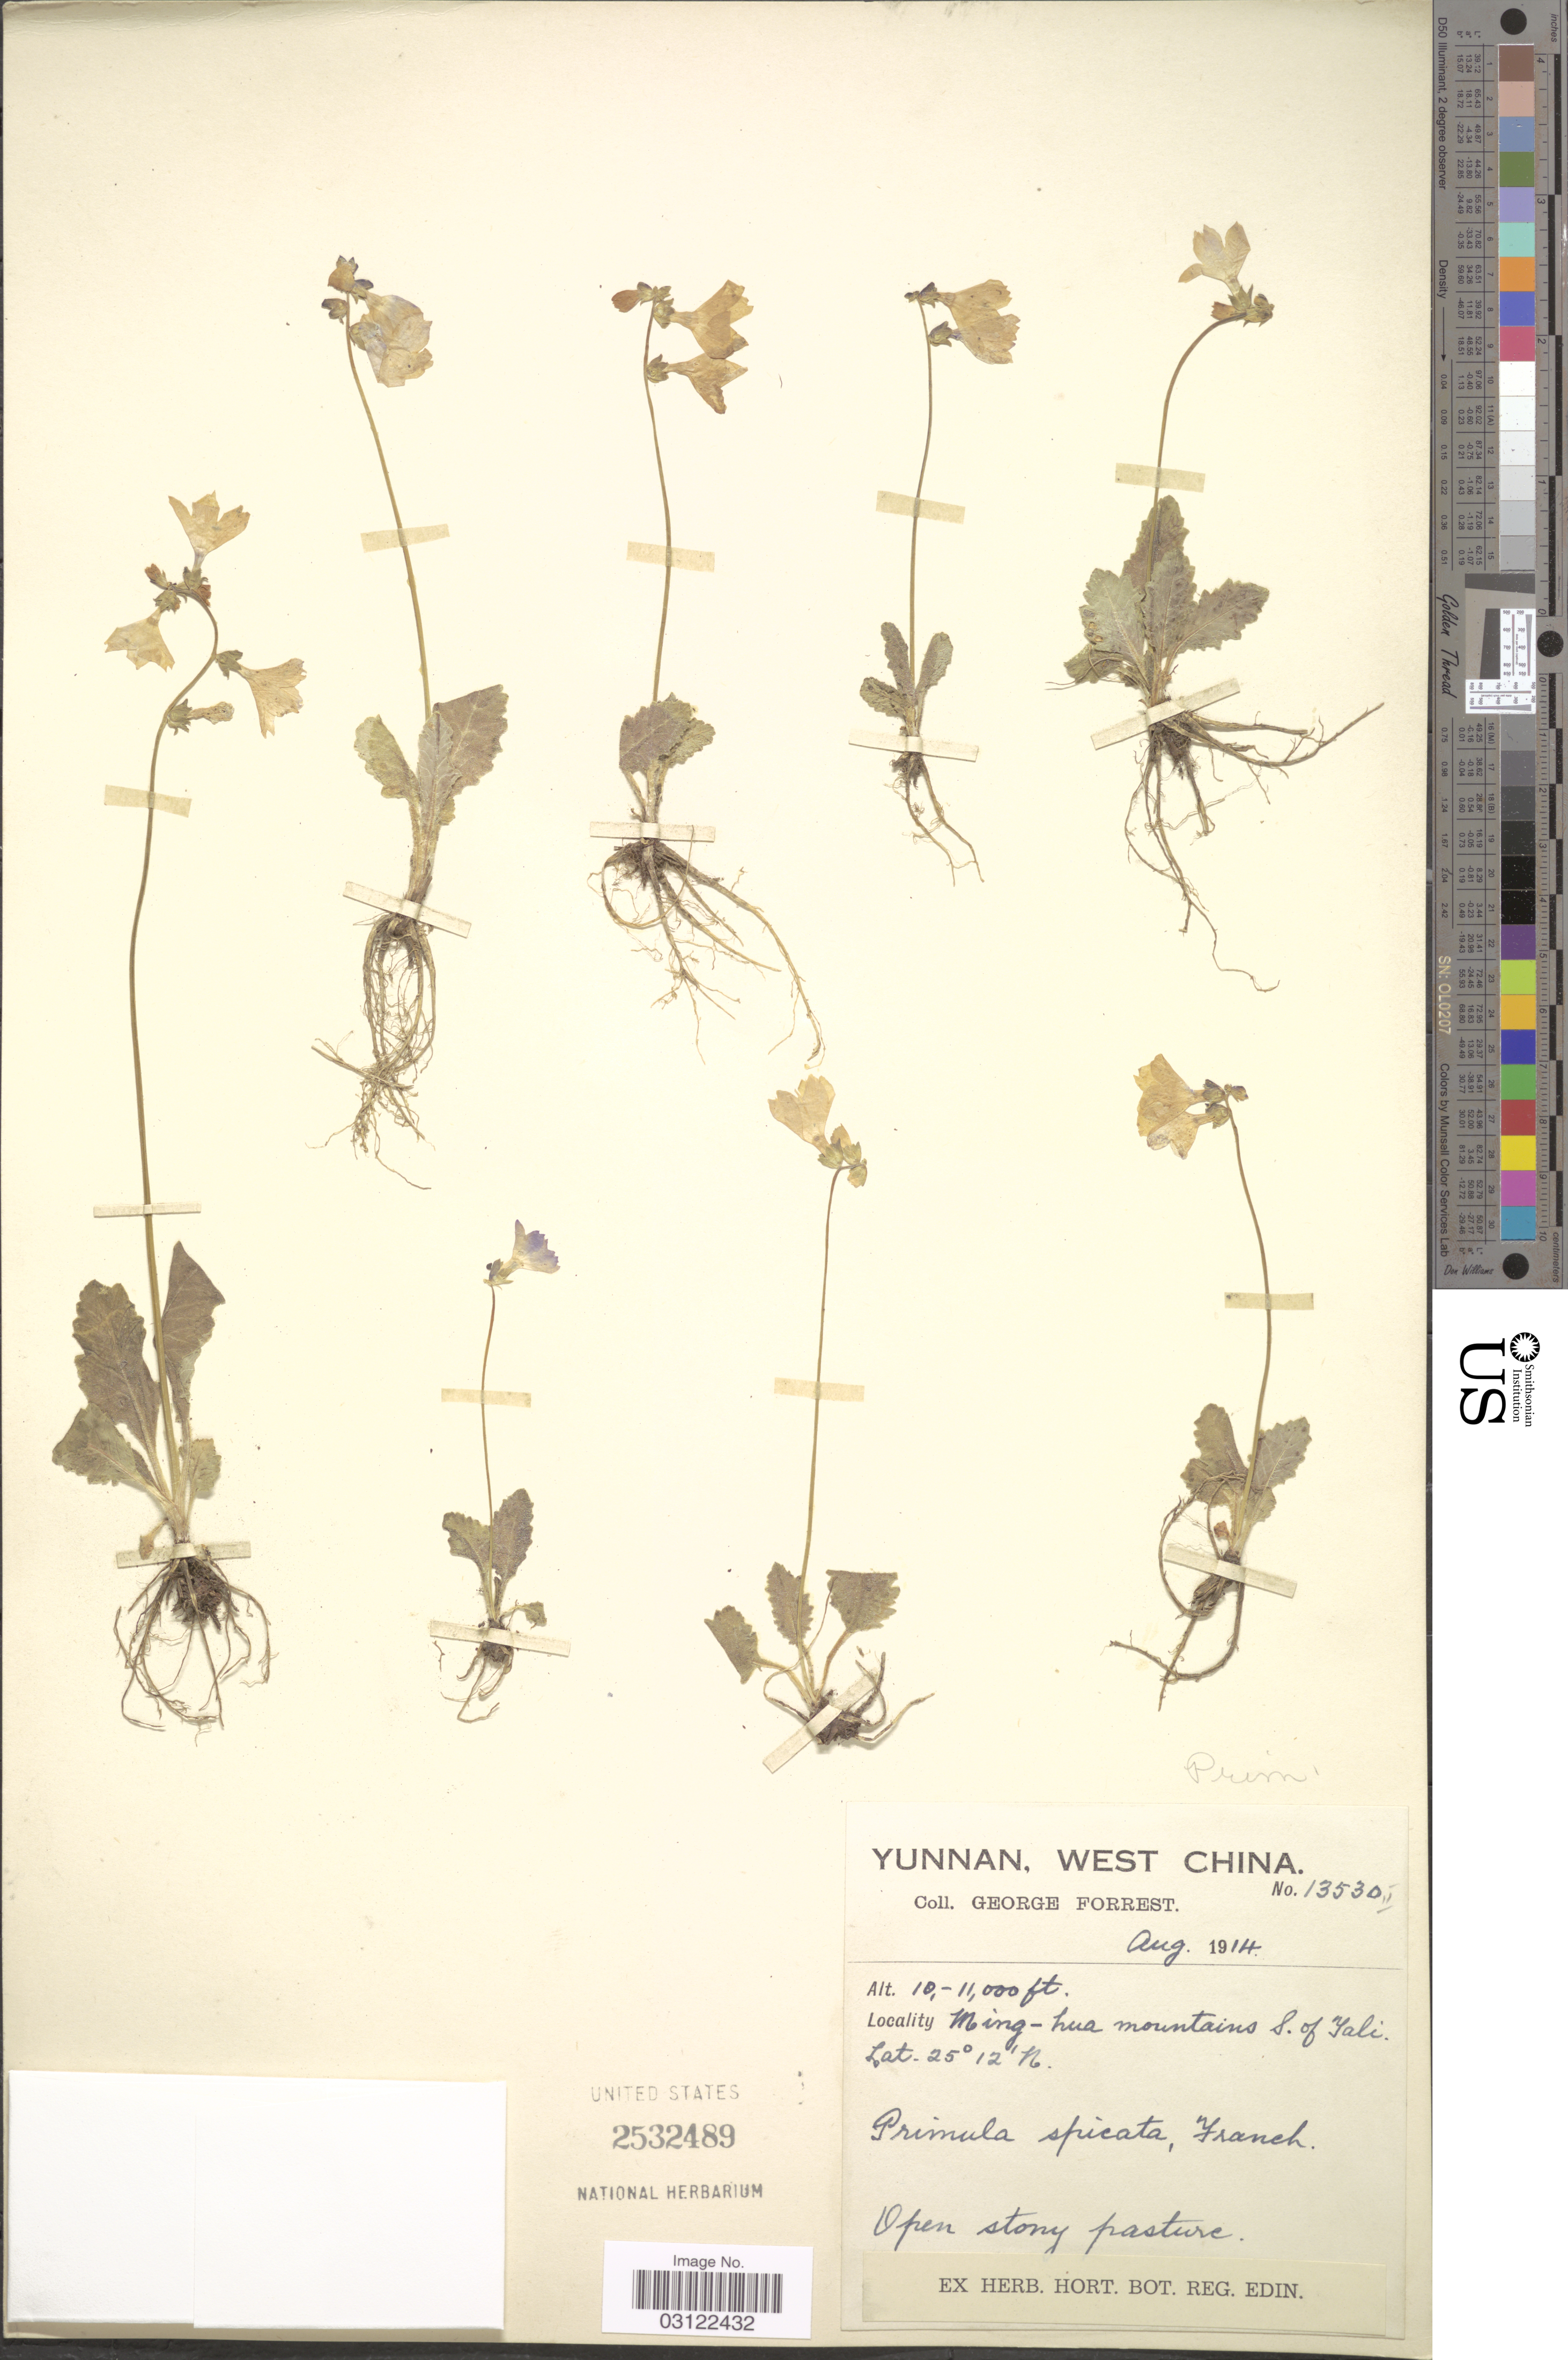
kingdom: Plantae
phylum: Tracheophyta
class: Magnoliopsida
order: Ericales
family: Primulaceae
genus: Primula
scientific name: Primula spicata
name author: Franch.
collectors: G. Forrest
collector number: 13530II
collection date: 1914-08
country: China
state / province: Yunnan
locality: West China. Ming-hua mountains S. of Tali.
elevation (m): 3048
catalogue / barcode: US 2532489